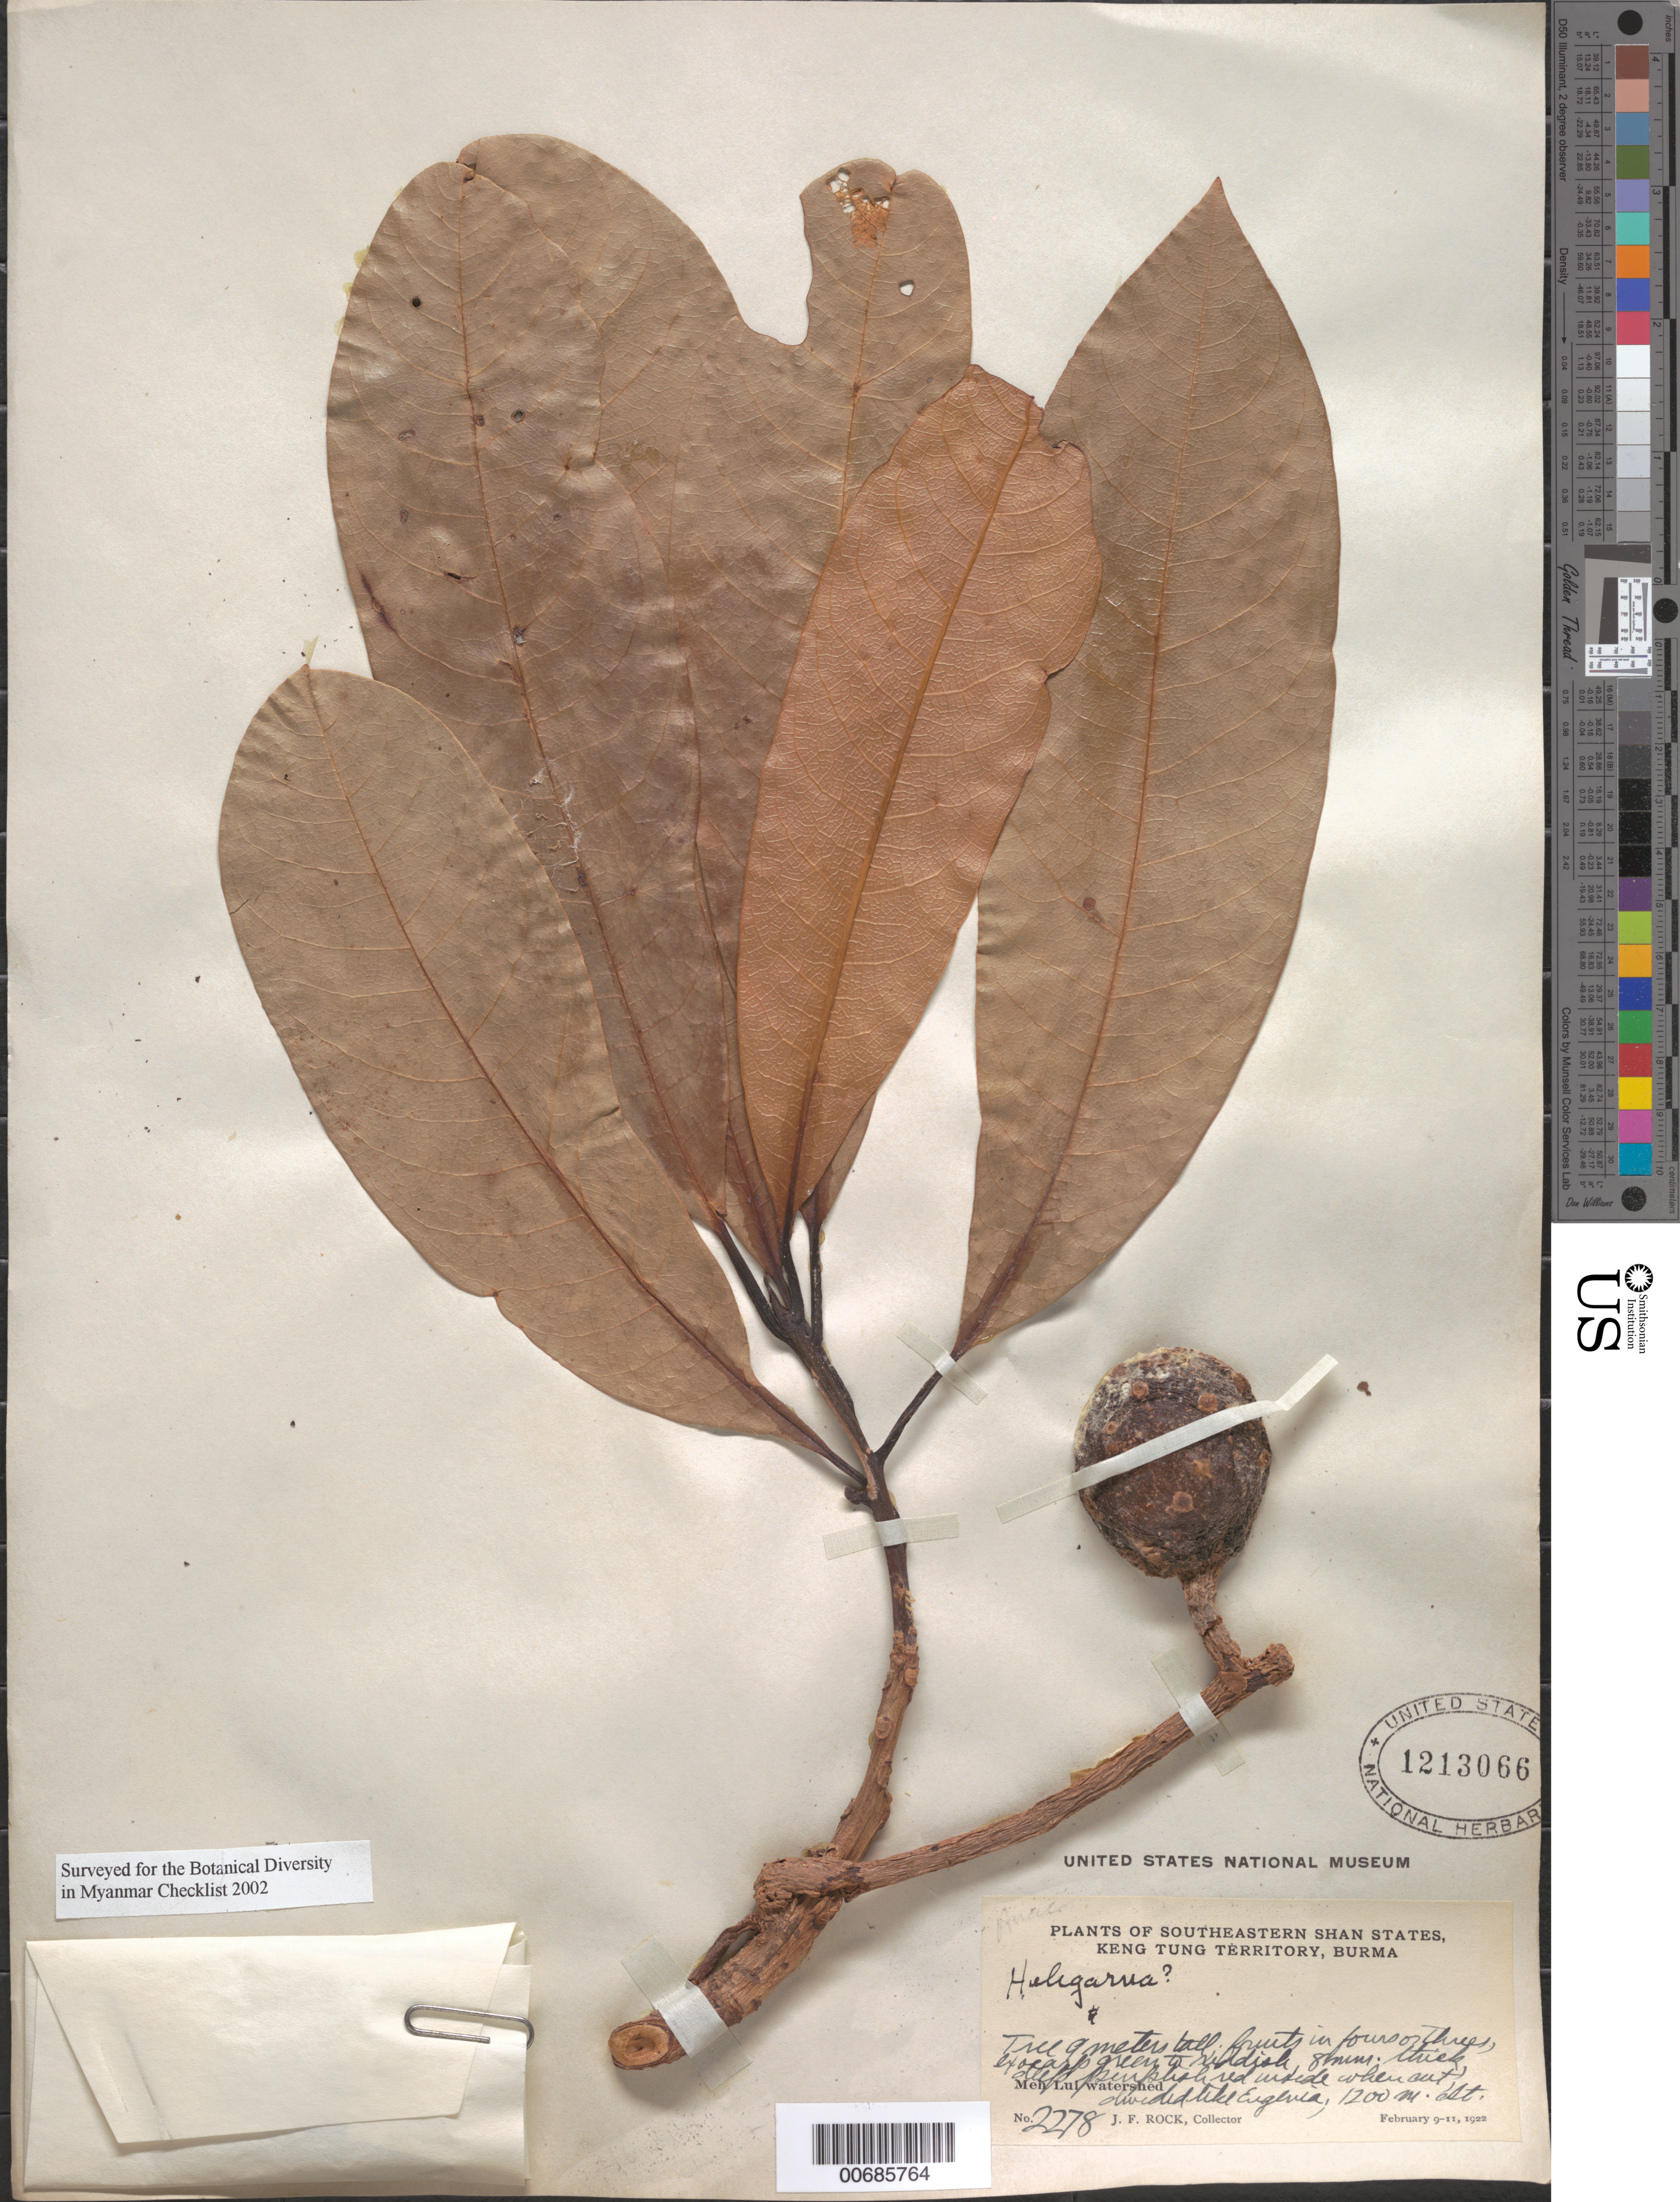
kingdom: Plantae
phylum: Tracheophyta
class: Magnoliopsida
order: Sapindales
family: Anacardiaceae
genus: Holigarna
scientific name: Holigarna sp.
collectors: J. F. Rock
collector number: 2278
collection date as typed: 09 Feb 1922 to 11 Feb 1922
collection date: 1922-02-09/1922-02-11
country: Myanmar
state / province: Shan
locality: Southeastern Shan States, Keng Tung Terr., Meh Lui, watershed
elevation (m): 1219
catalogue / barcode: US 1213066